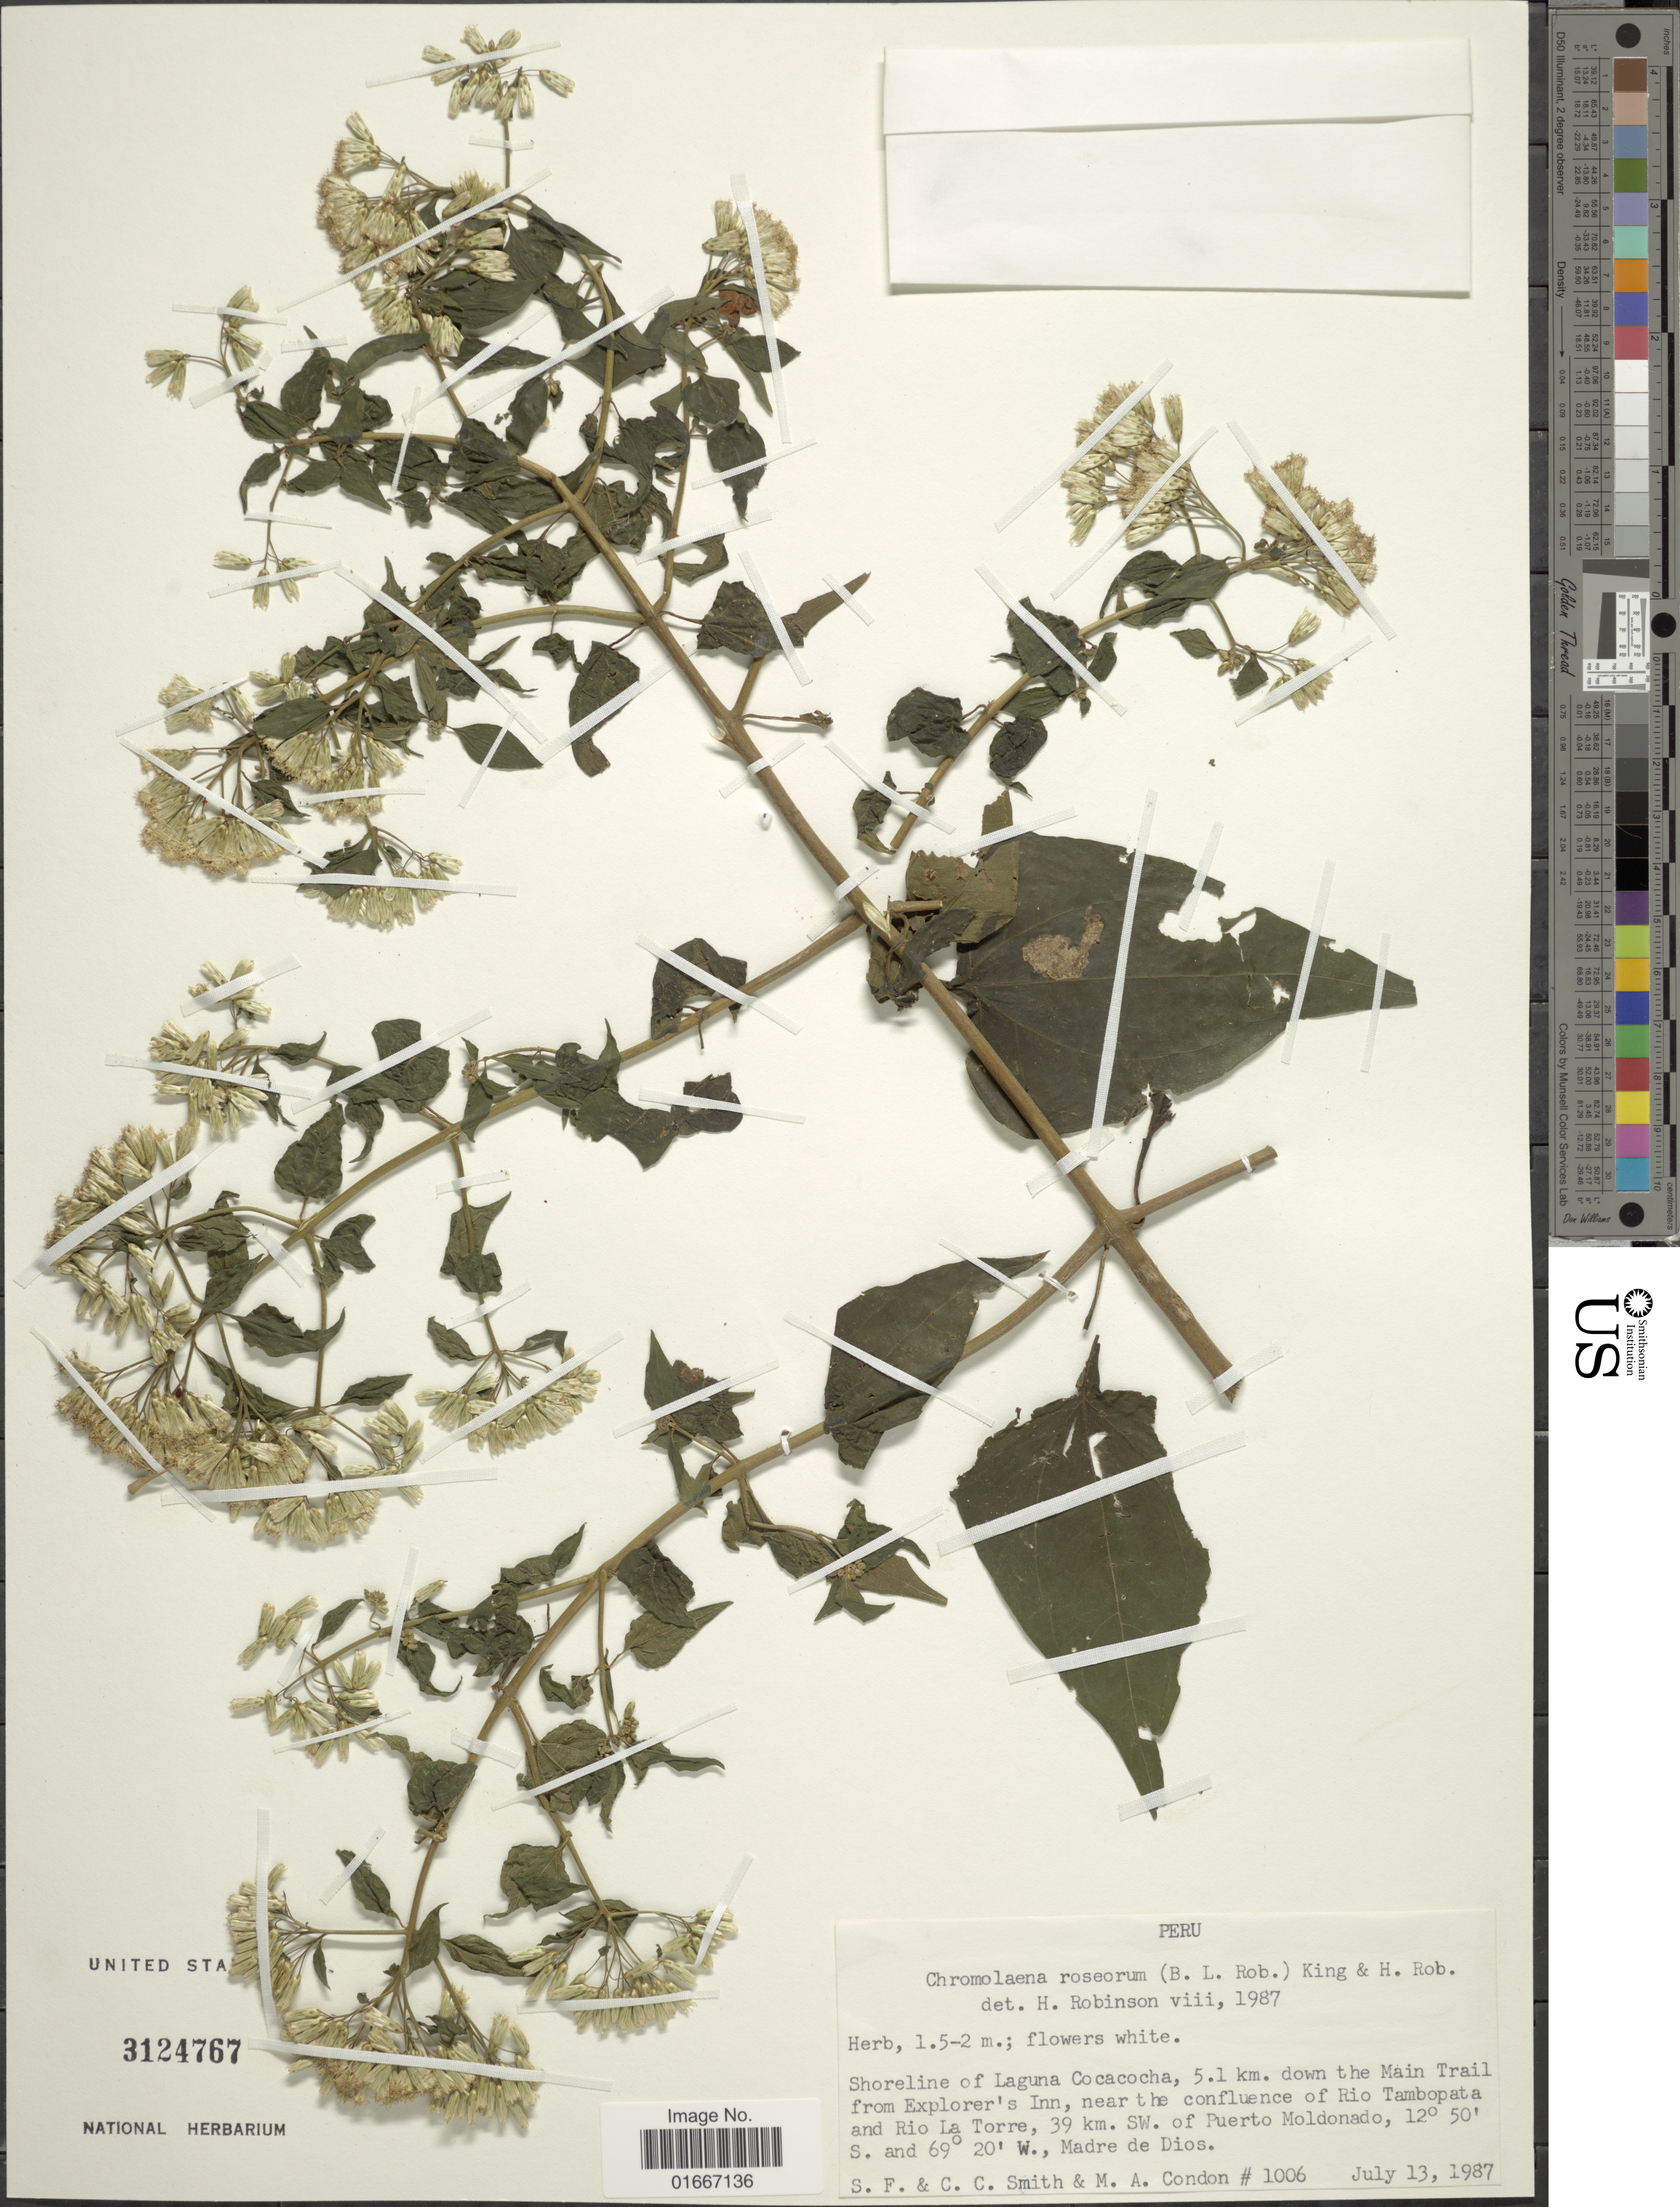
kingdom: Plantae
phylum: Tracheophyta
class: Magnoliopsida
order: Asterales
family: Asteraceae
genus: Chromolaena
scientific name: Chromolaena roseorum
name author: (B.L. Rob.) R.M. King & H. Rob.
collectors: S.F. Smith, C. C. Smith & M. Condon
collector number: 1006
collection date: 1987-07-13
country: Peru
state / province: Madre de Dios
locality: Peru. Shoreline of Laguna Cocacocha, 5.1 km. down the Main Trail from Explorer's Inn, near the confluence of Rio Tambopata and Rio La Torre, 39 km. SW. of Puerto Moldonado, Madre de Dios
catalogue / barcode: US 3124767